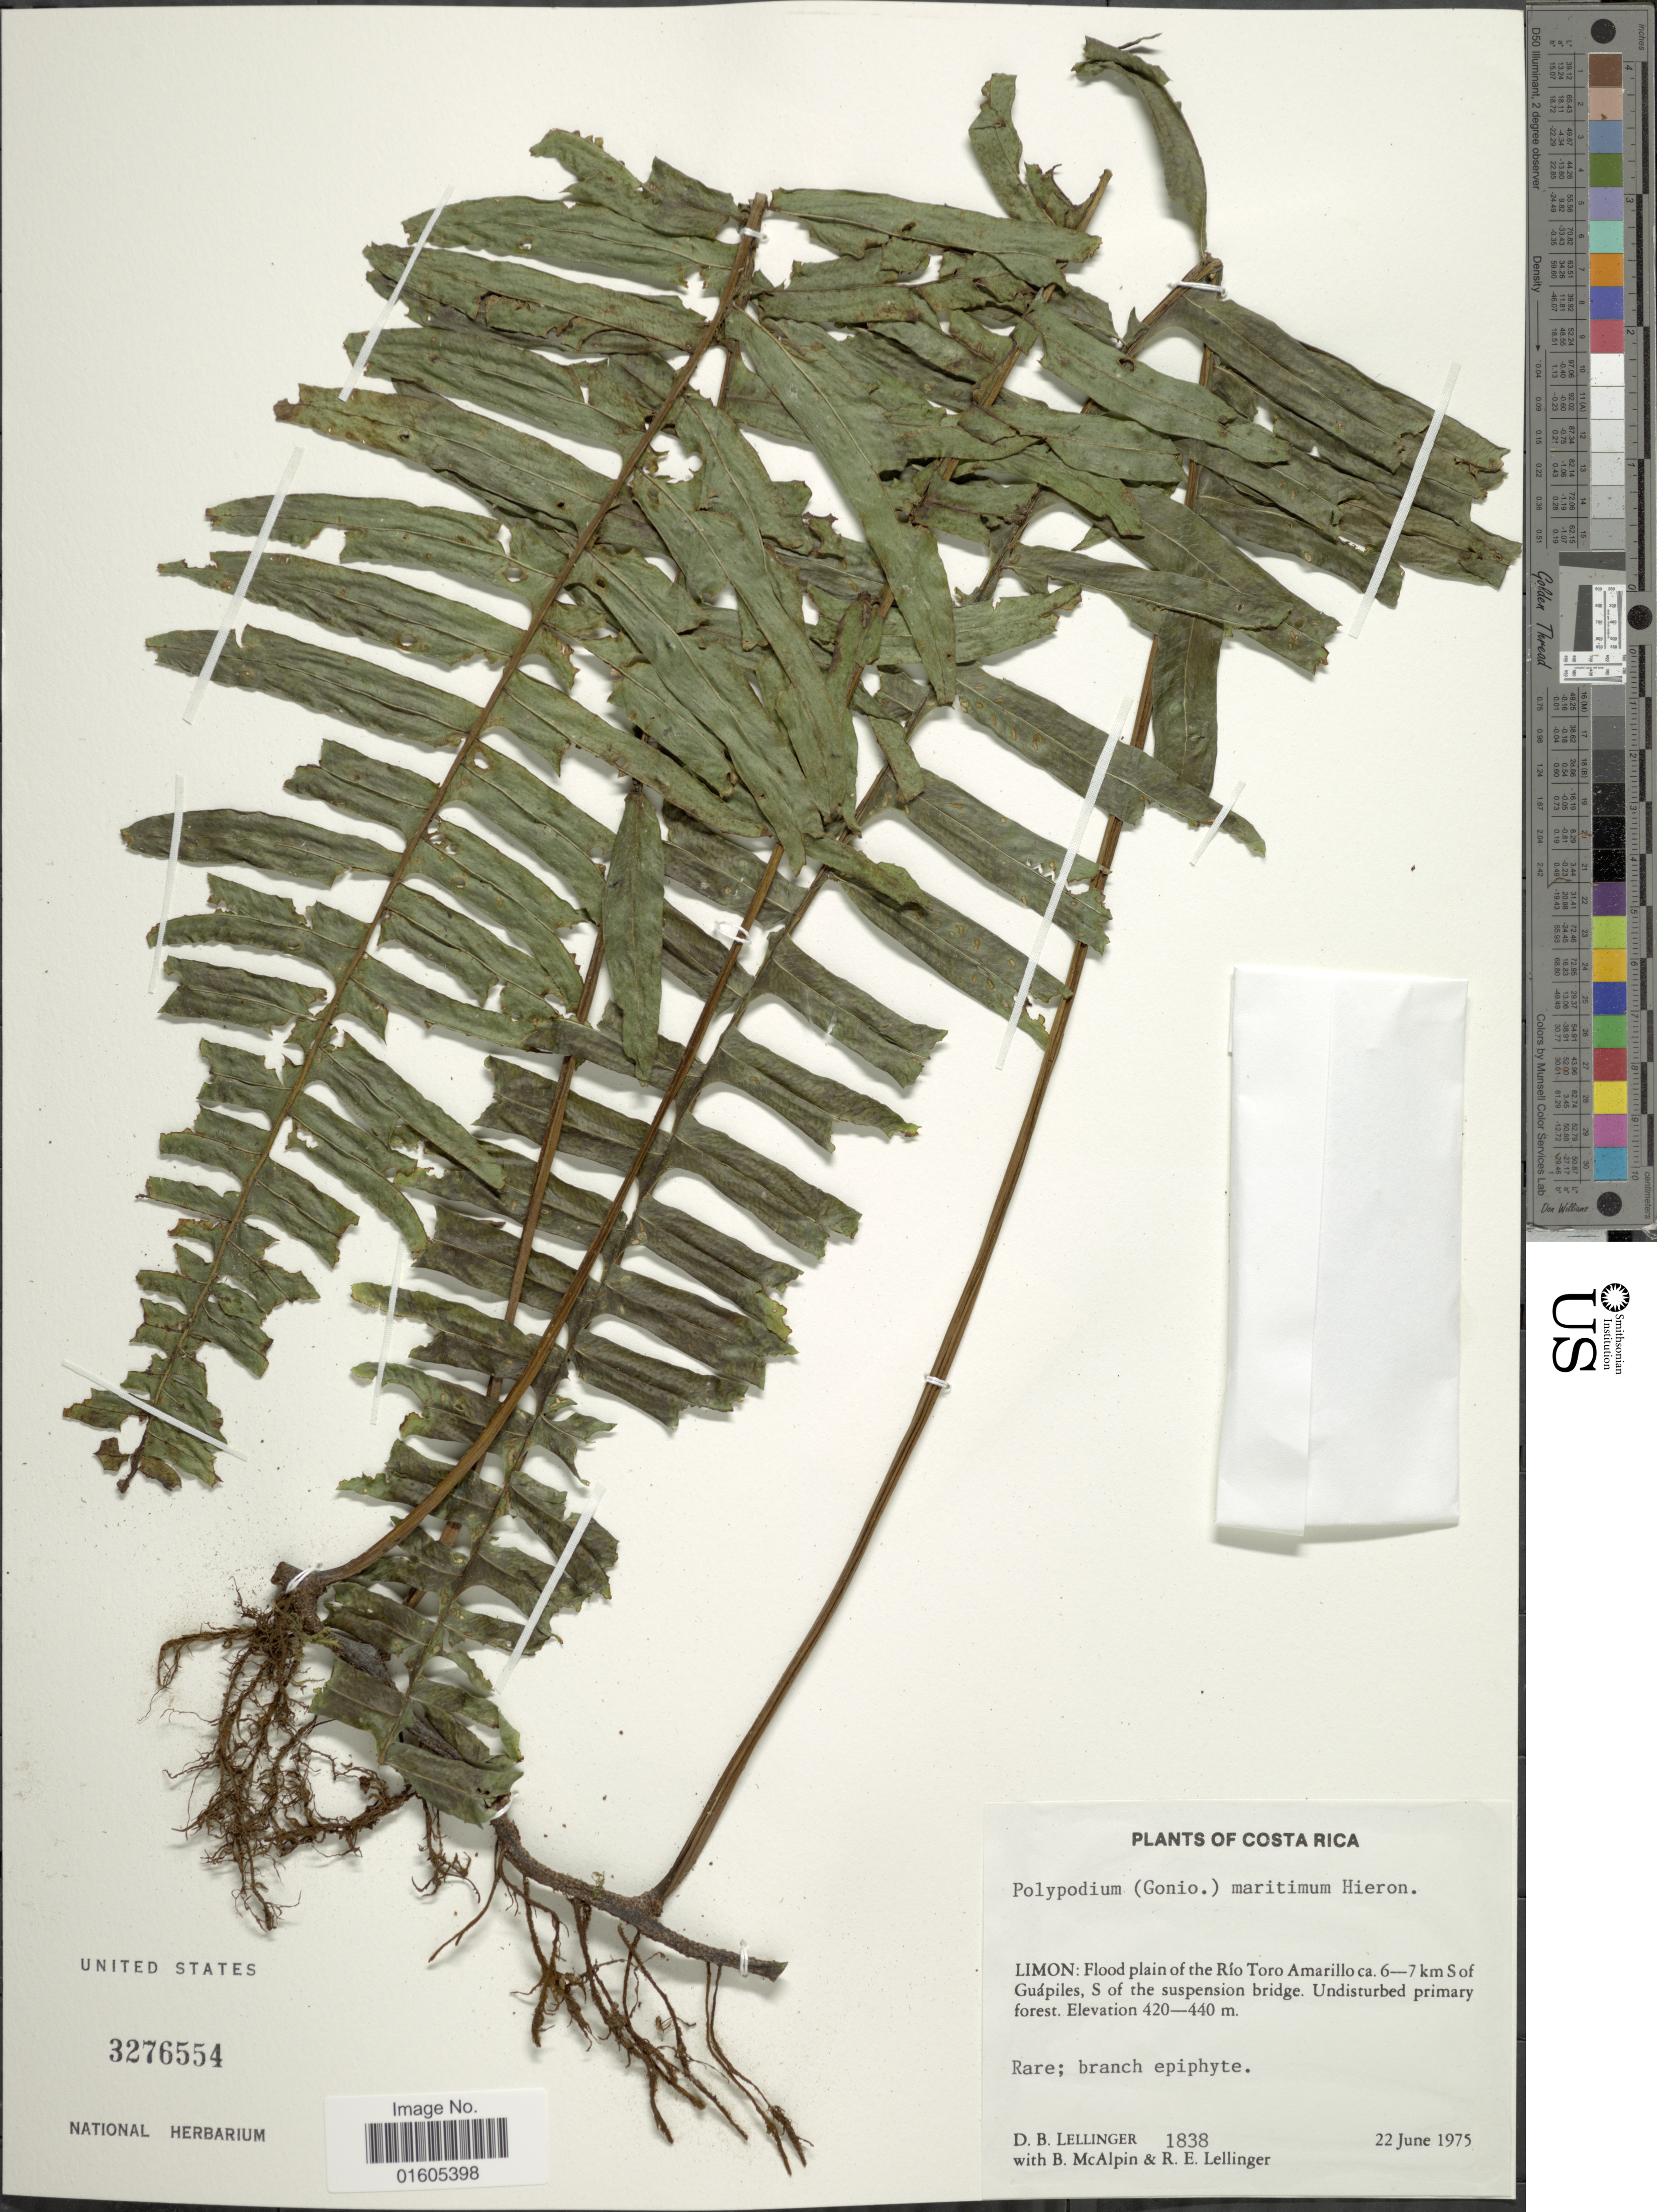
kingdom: Plantae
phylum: Tracheophyta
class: Polypodiopsida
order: Polypodiales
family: Polypodiaceae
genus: Serpocaulon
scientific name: Serpocaulon maritimum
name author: (Hieron.) A.R. Sm.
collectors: D. B. Lellinger, B. McAlpin & R. E. Lellinger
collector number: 1838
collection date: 1975-06-22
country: Costa Rica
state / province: Limón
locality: Flood plain of the Río Toro Amarillo ca. 6-7 km S of Guápiles, S of the suspension bridge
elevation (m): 420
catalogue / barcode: US 3276554